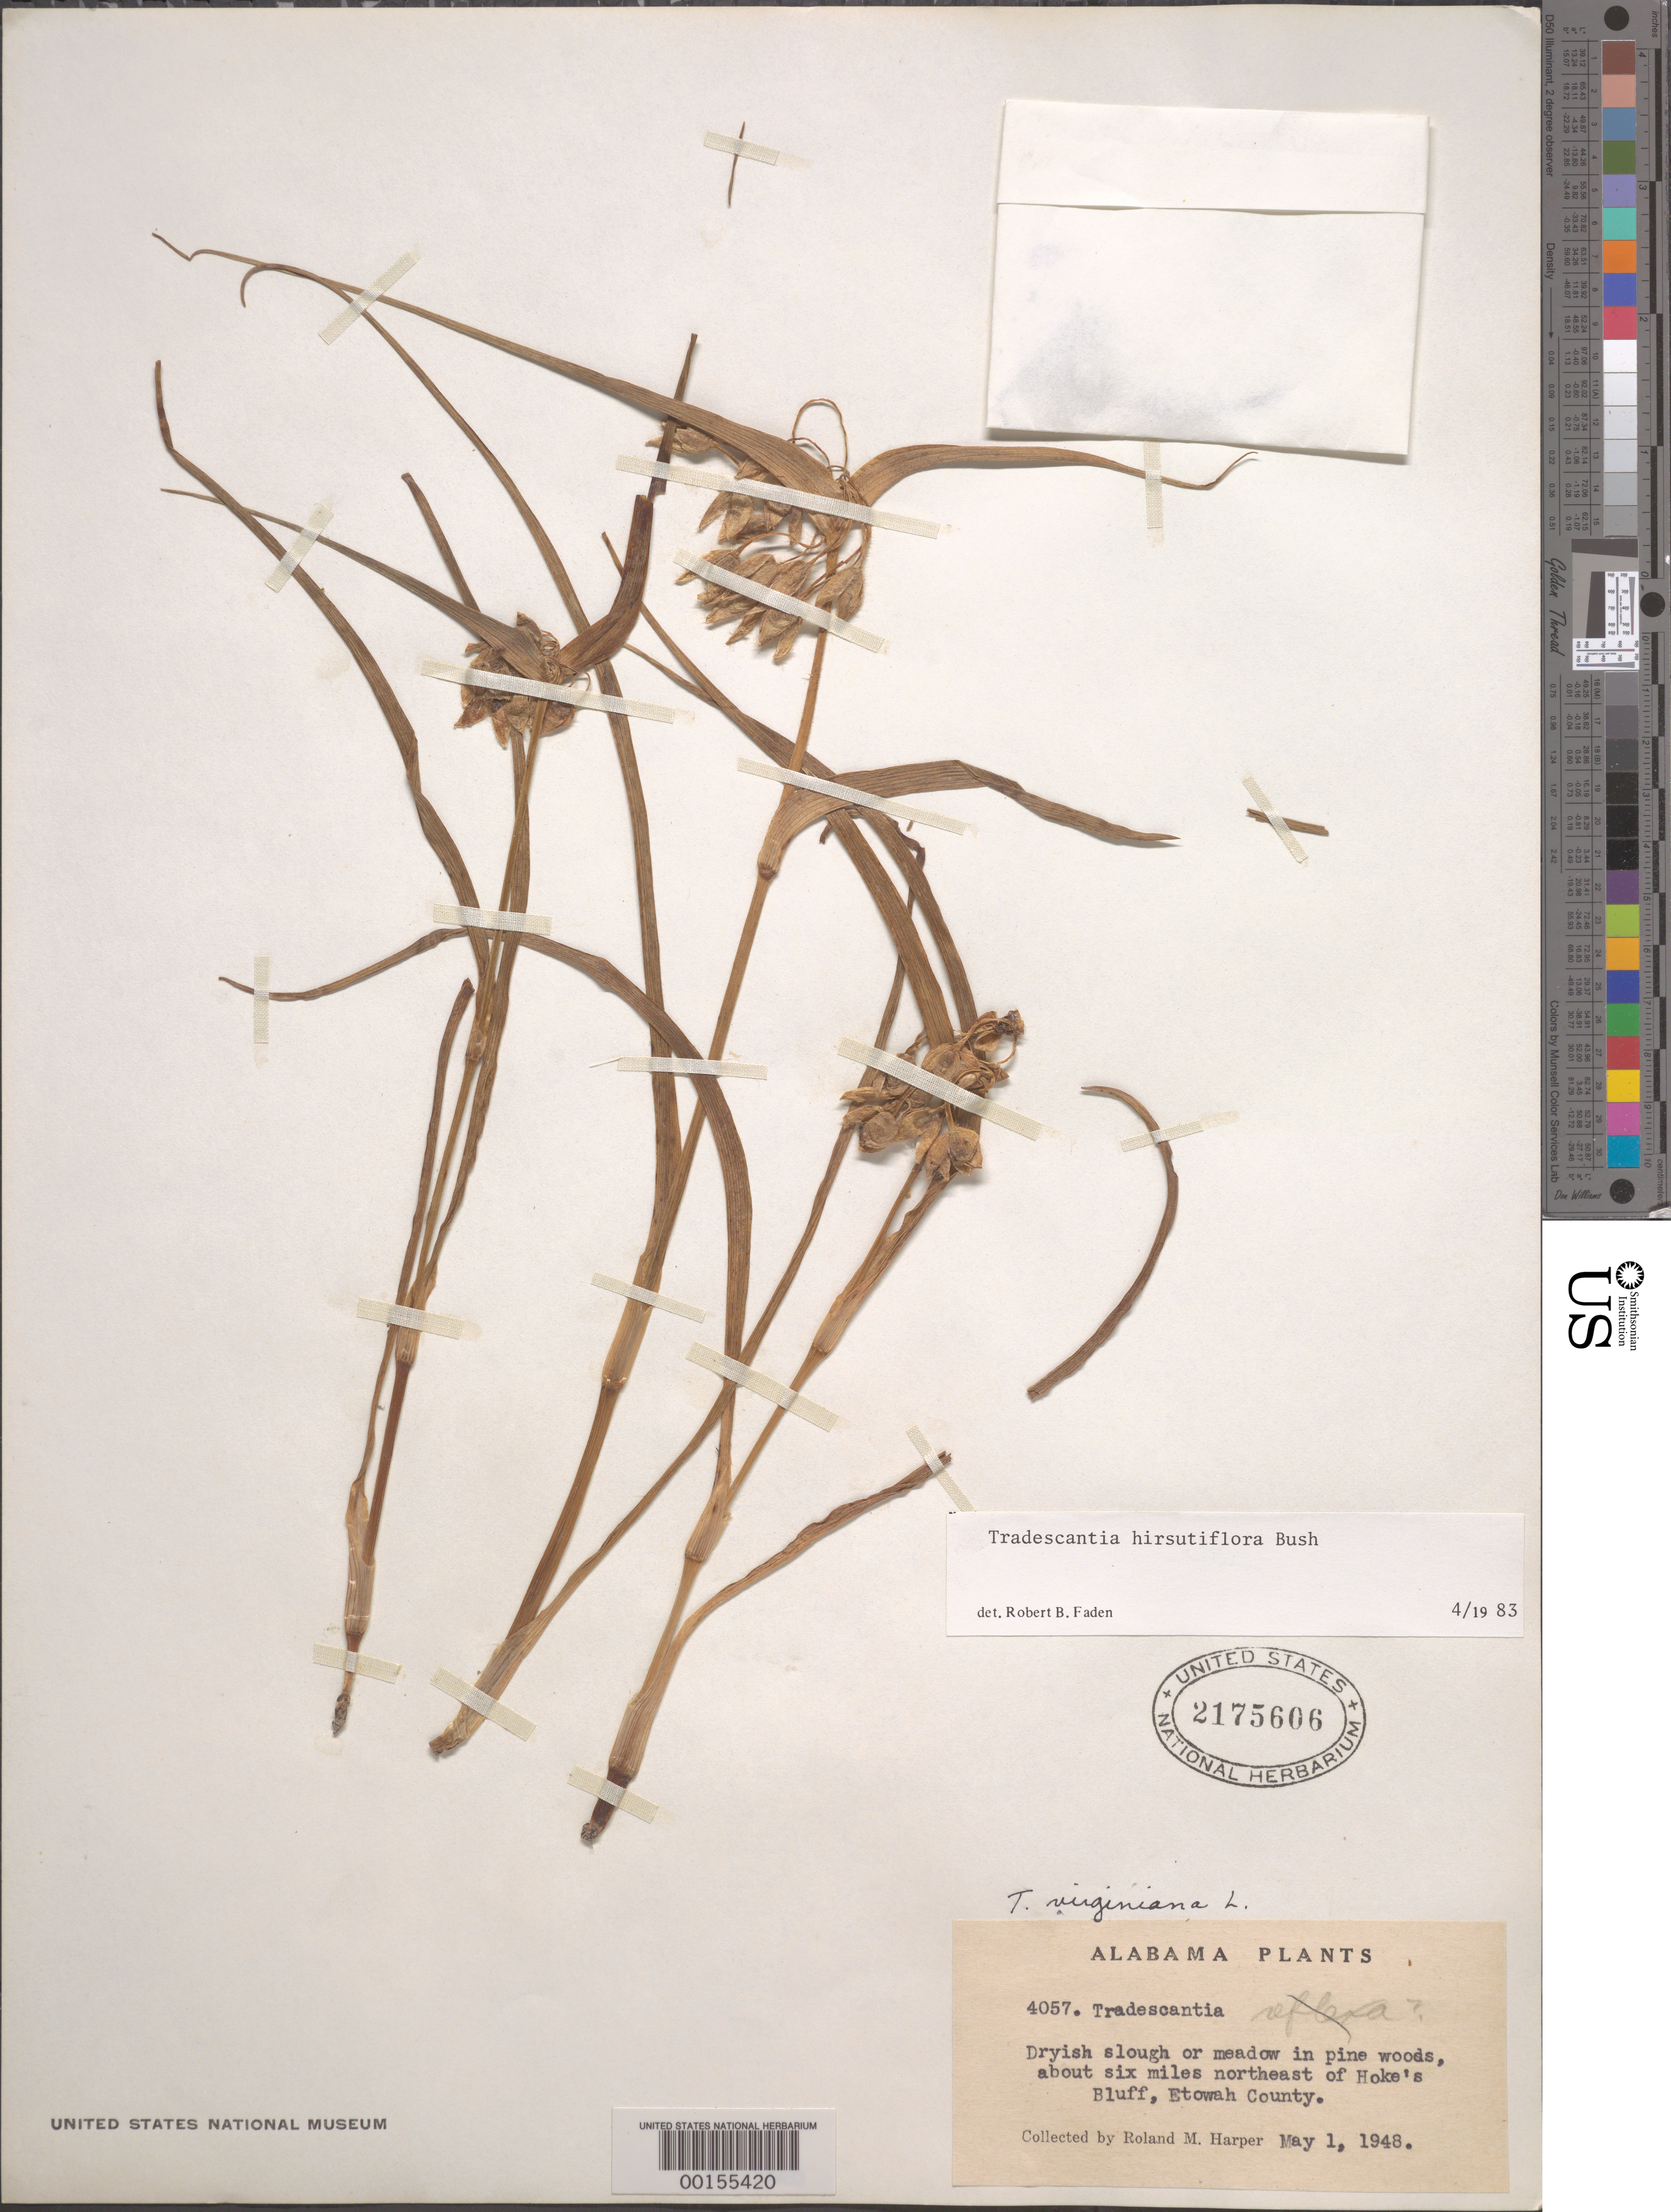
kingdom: Plantae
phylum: Tracheophyta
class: Liliopsida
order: Commelinales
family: Commelinaceae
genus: Tradescantia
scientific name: Tradescantia hirsutiflora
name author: Bush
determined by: Faden, Robert B., (US), Smithsonian Institution - National Museum of Natural History (UNITED STATES)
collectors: R. M. Harper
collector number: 4057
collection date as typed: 01 May 1948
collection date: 1948-05-01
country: United States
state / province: Alabama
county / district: Etowah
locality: Ne of hoke's bluff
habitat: Meadow in pine woods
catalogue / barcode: US 2175606